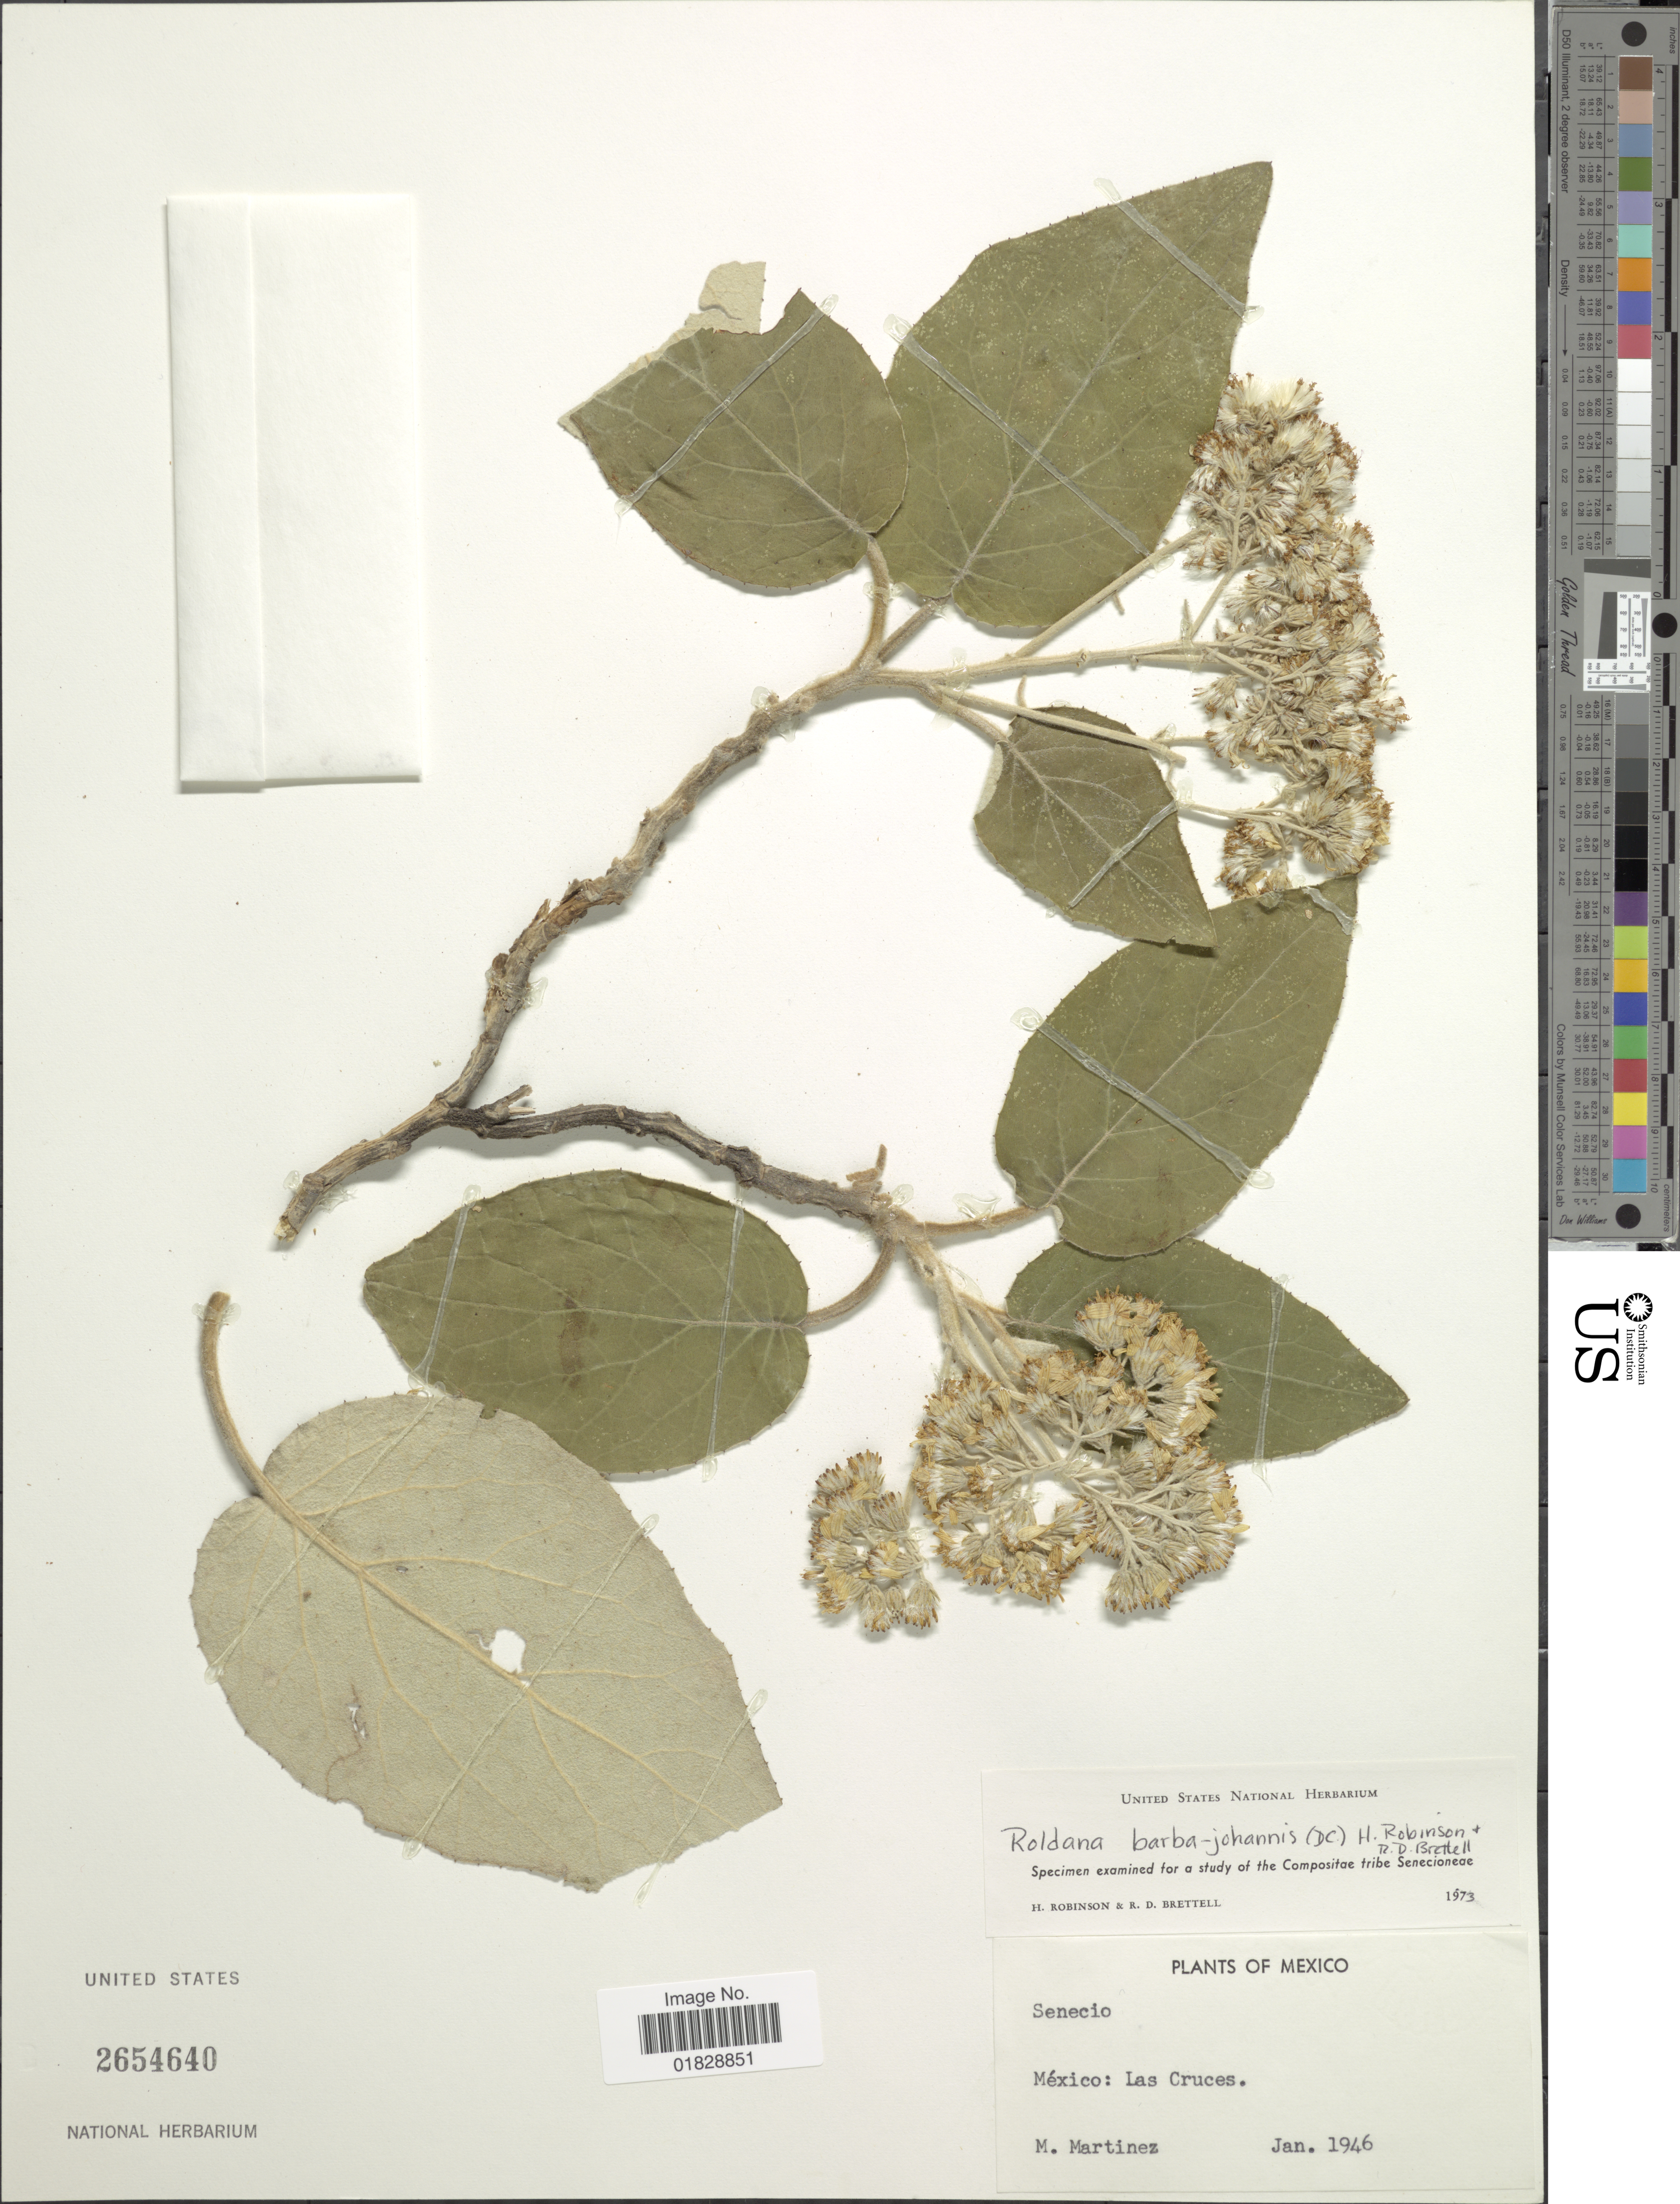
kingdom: Plantae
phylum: Tracheophyta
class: Magnoliopsida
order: Asterales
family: Asteraceae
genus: Roldana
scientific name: Roldana barba-johannis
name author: (DC.) H. Rob. & Brettell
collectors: M. Martinez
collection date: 1946-01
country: Mexico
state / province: México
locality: Las Cruces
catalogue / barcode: US 2654640